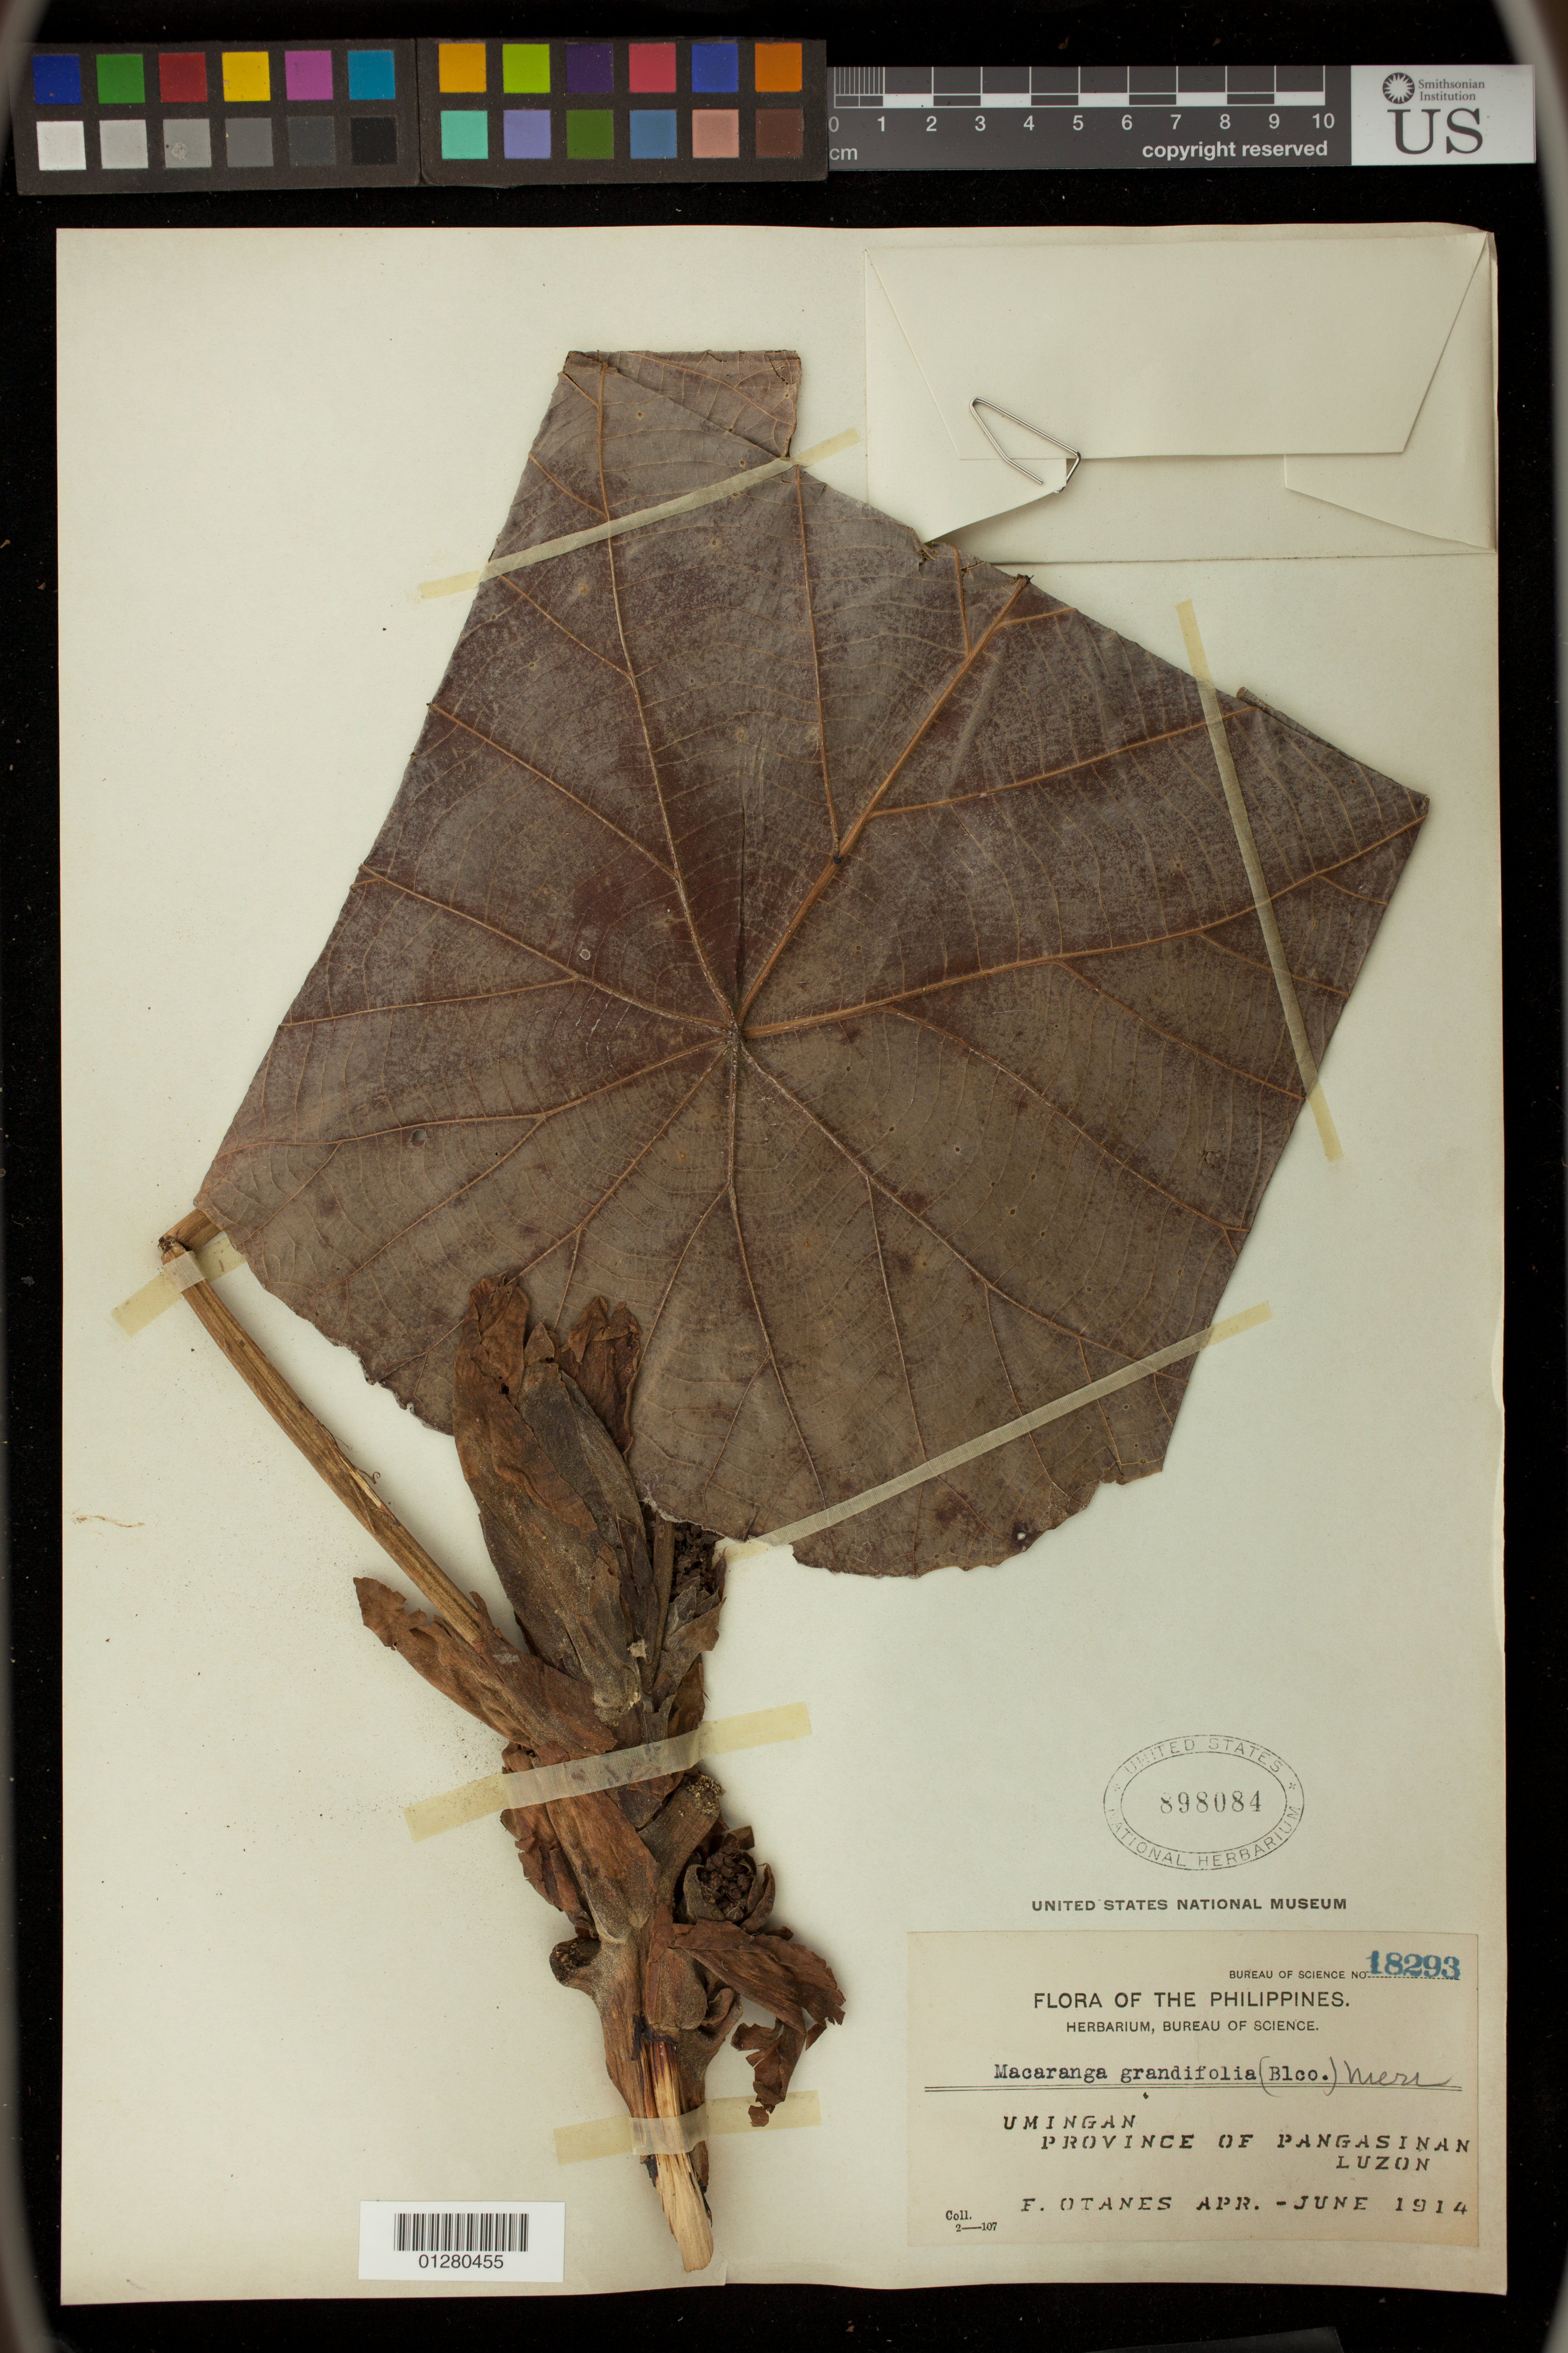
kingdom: Plantae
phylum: Tracheophyta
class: Magnoliopsida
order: Malpighiales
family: Euphorbiaceae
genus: Macaranga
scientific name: Macaranga grandifolia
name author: (Blanco) Merr.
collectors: F. Q. Otanes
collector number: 18293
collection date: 1914-04/1914-06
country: Philippines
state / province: Ilocos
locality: Umingan, Province of Pangasinan, Luzon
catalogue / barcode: US 898084